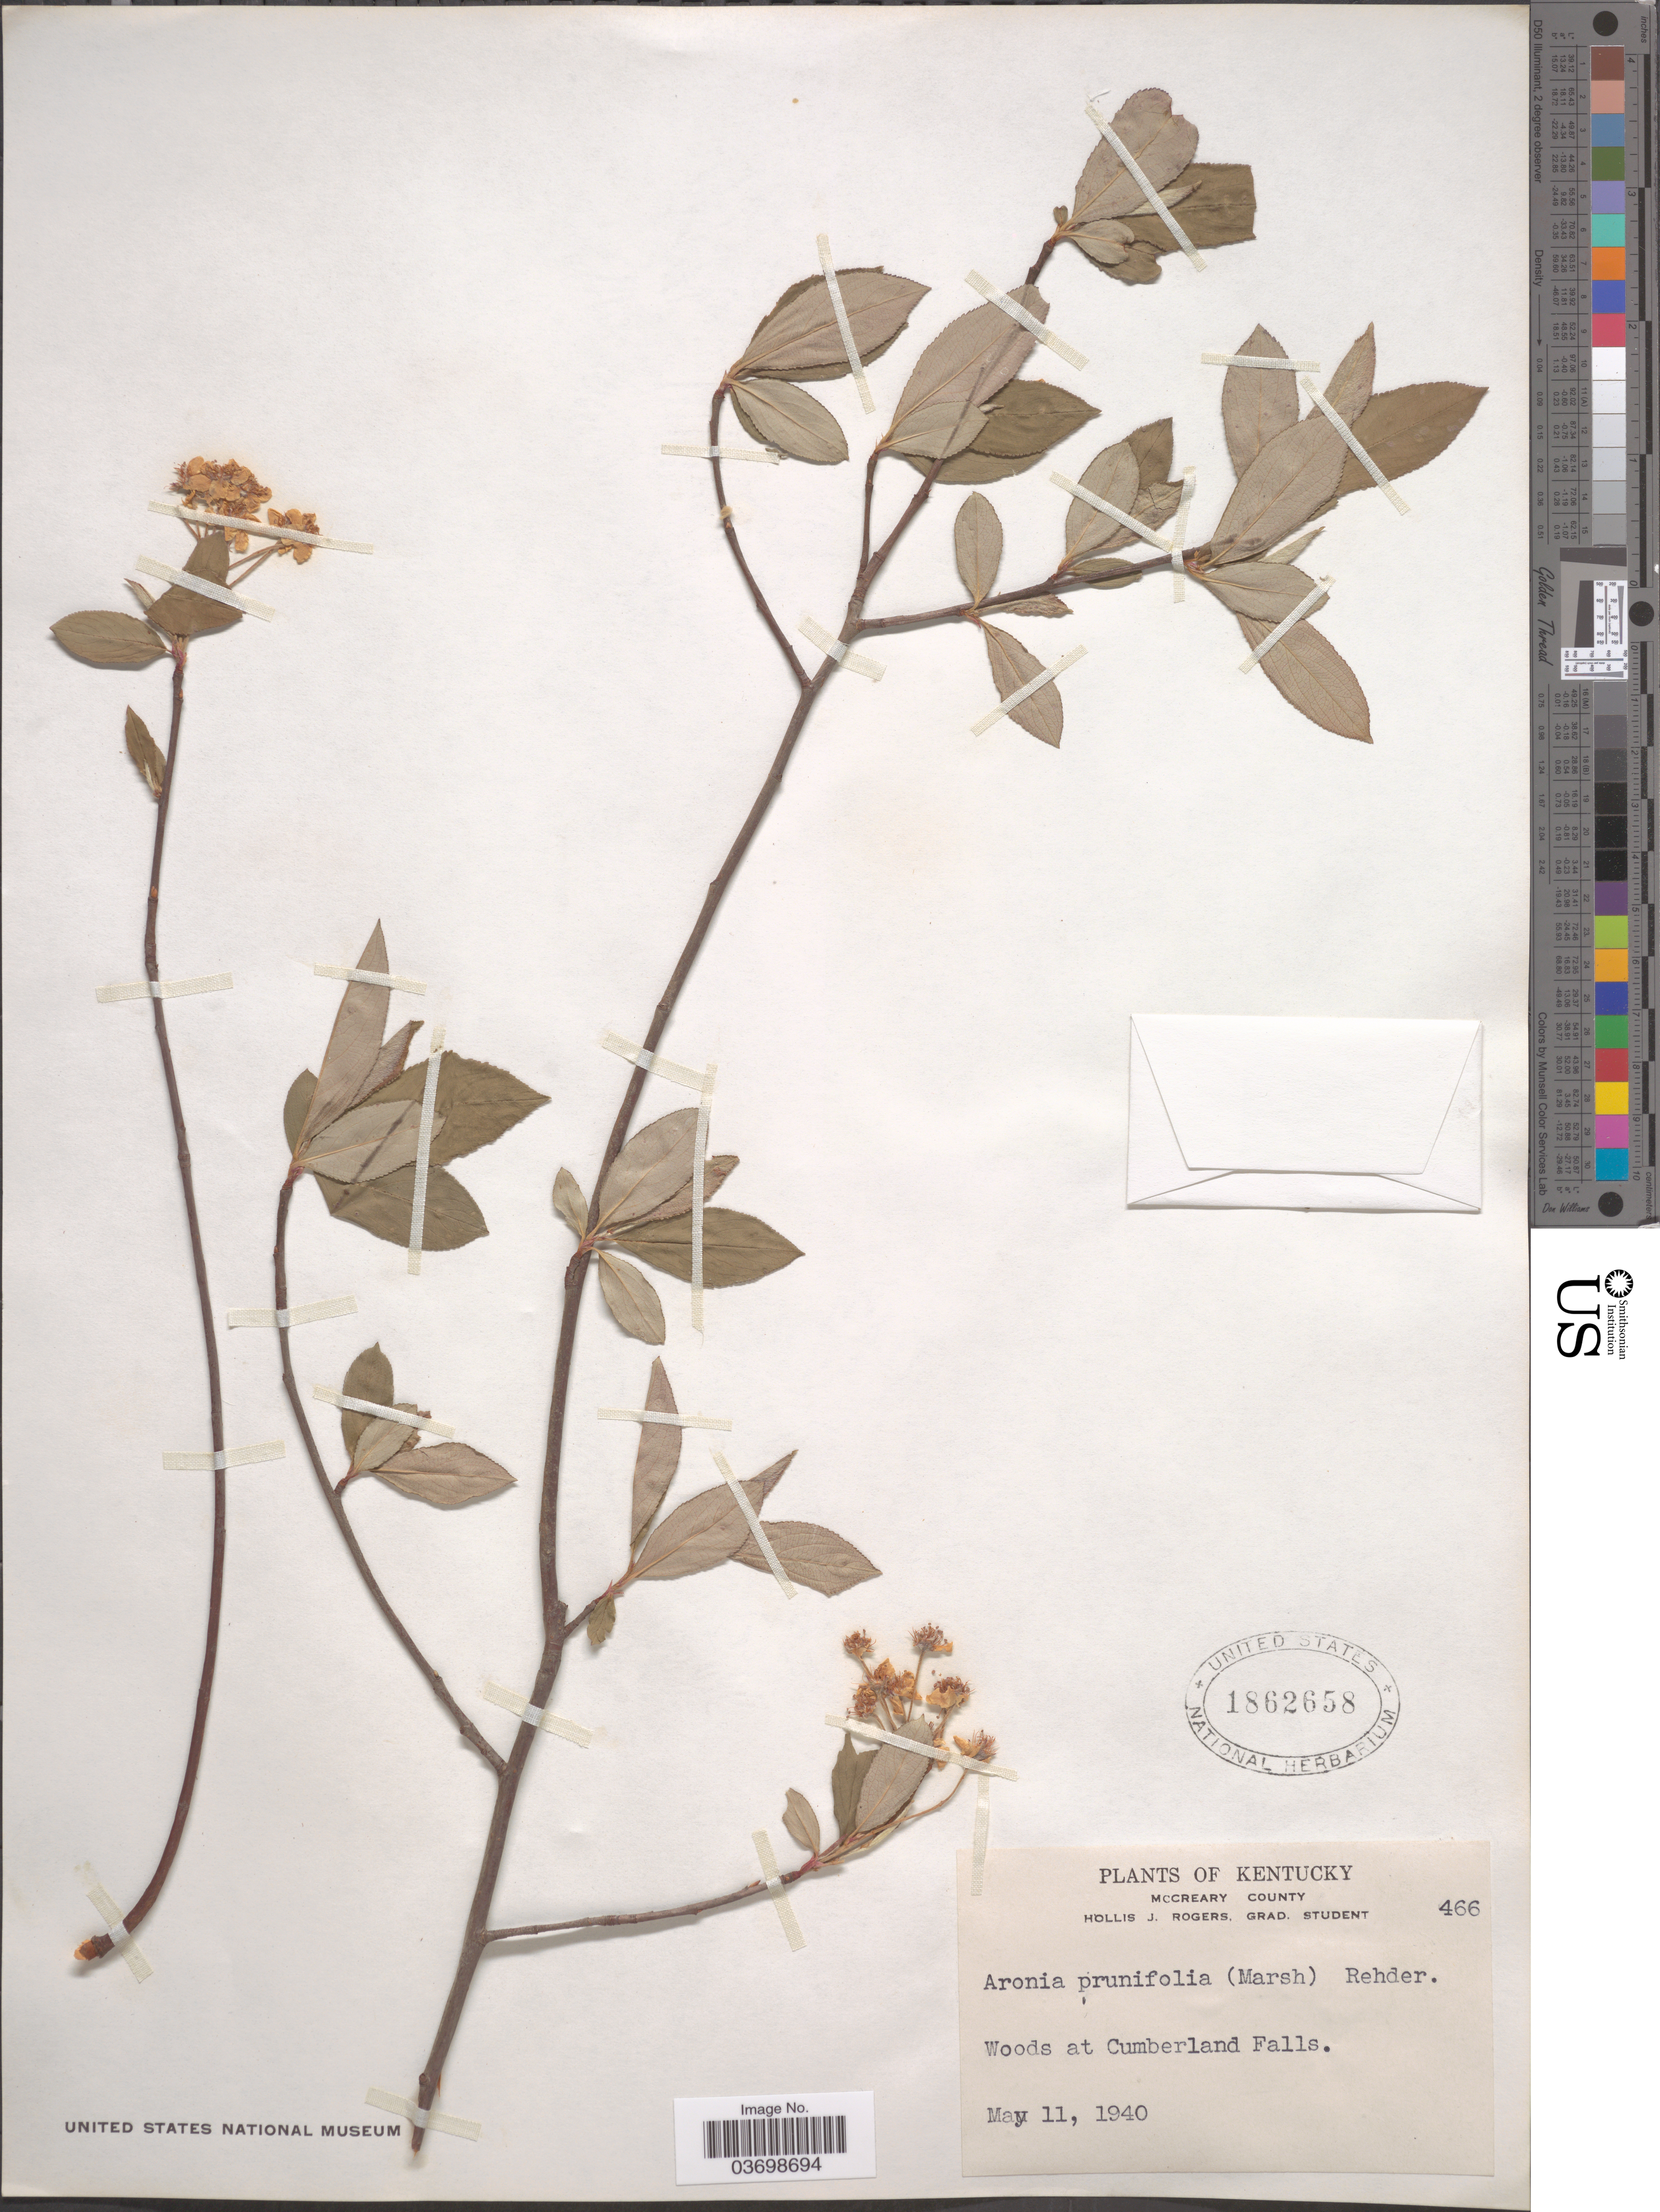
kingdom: Plantae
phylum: Tracheophyta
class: Magnoliopsida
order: Rosales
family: Rosaceae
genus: Aronia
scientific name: Aronia x prunifolia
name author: (Marshall) Rehder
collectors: H. J. Rogers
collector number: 466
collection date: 1940-05-11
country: United States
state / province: Kentucky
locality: McCreary County. Woods at Cumberland Falls.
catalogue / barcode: US 1862658